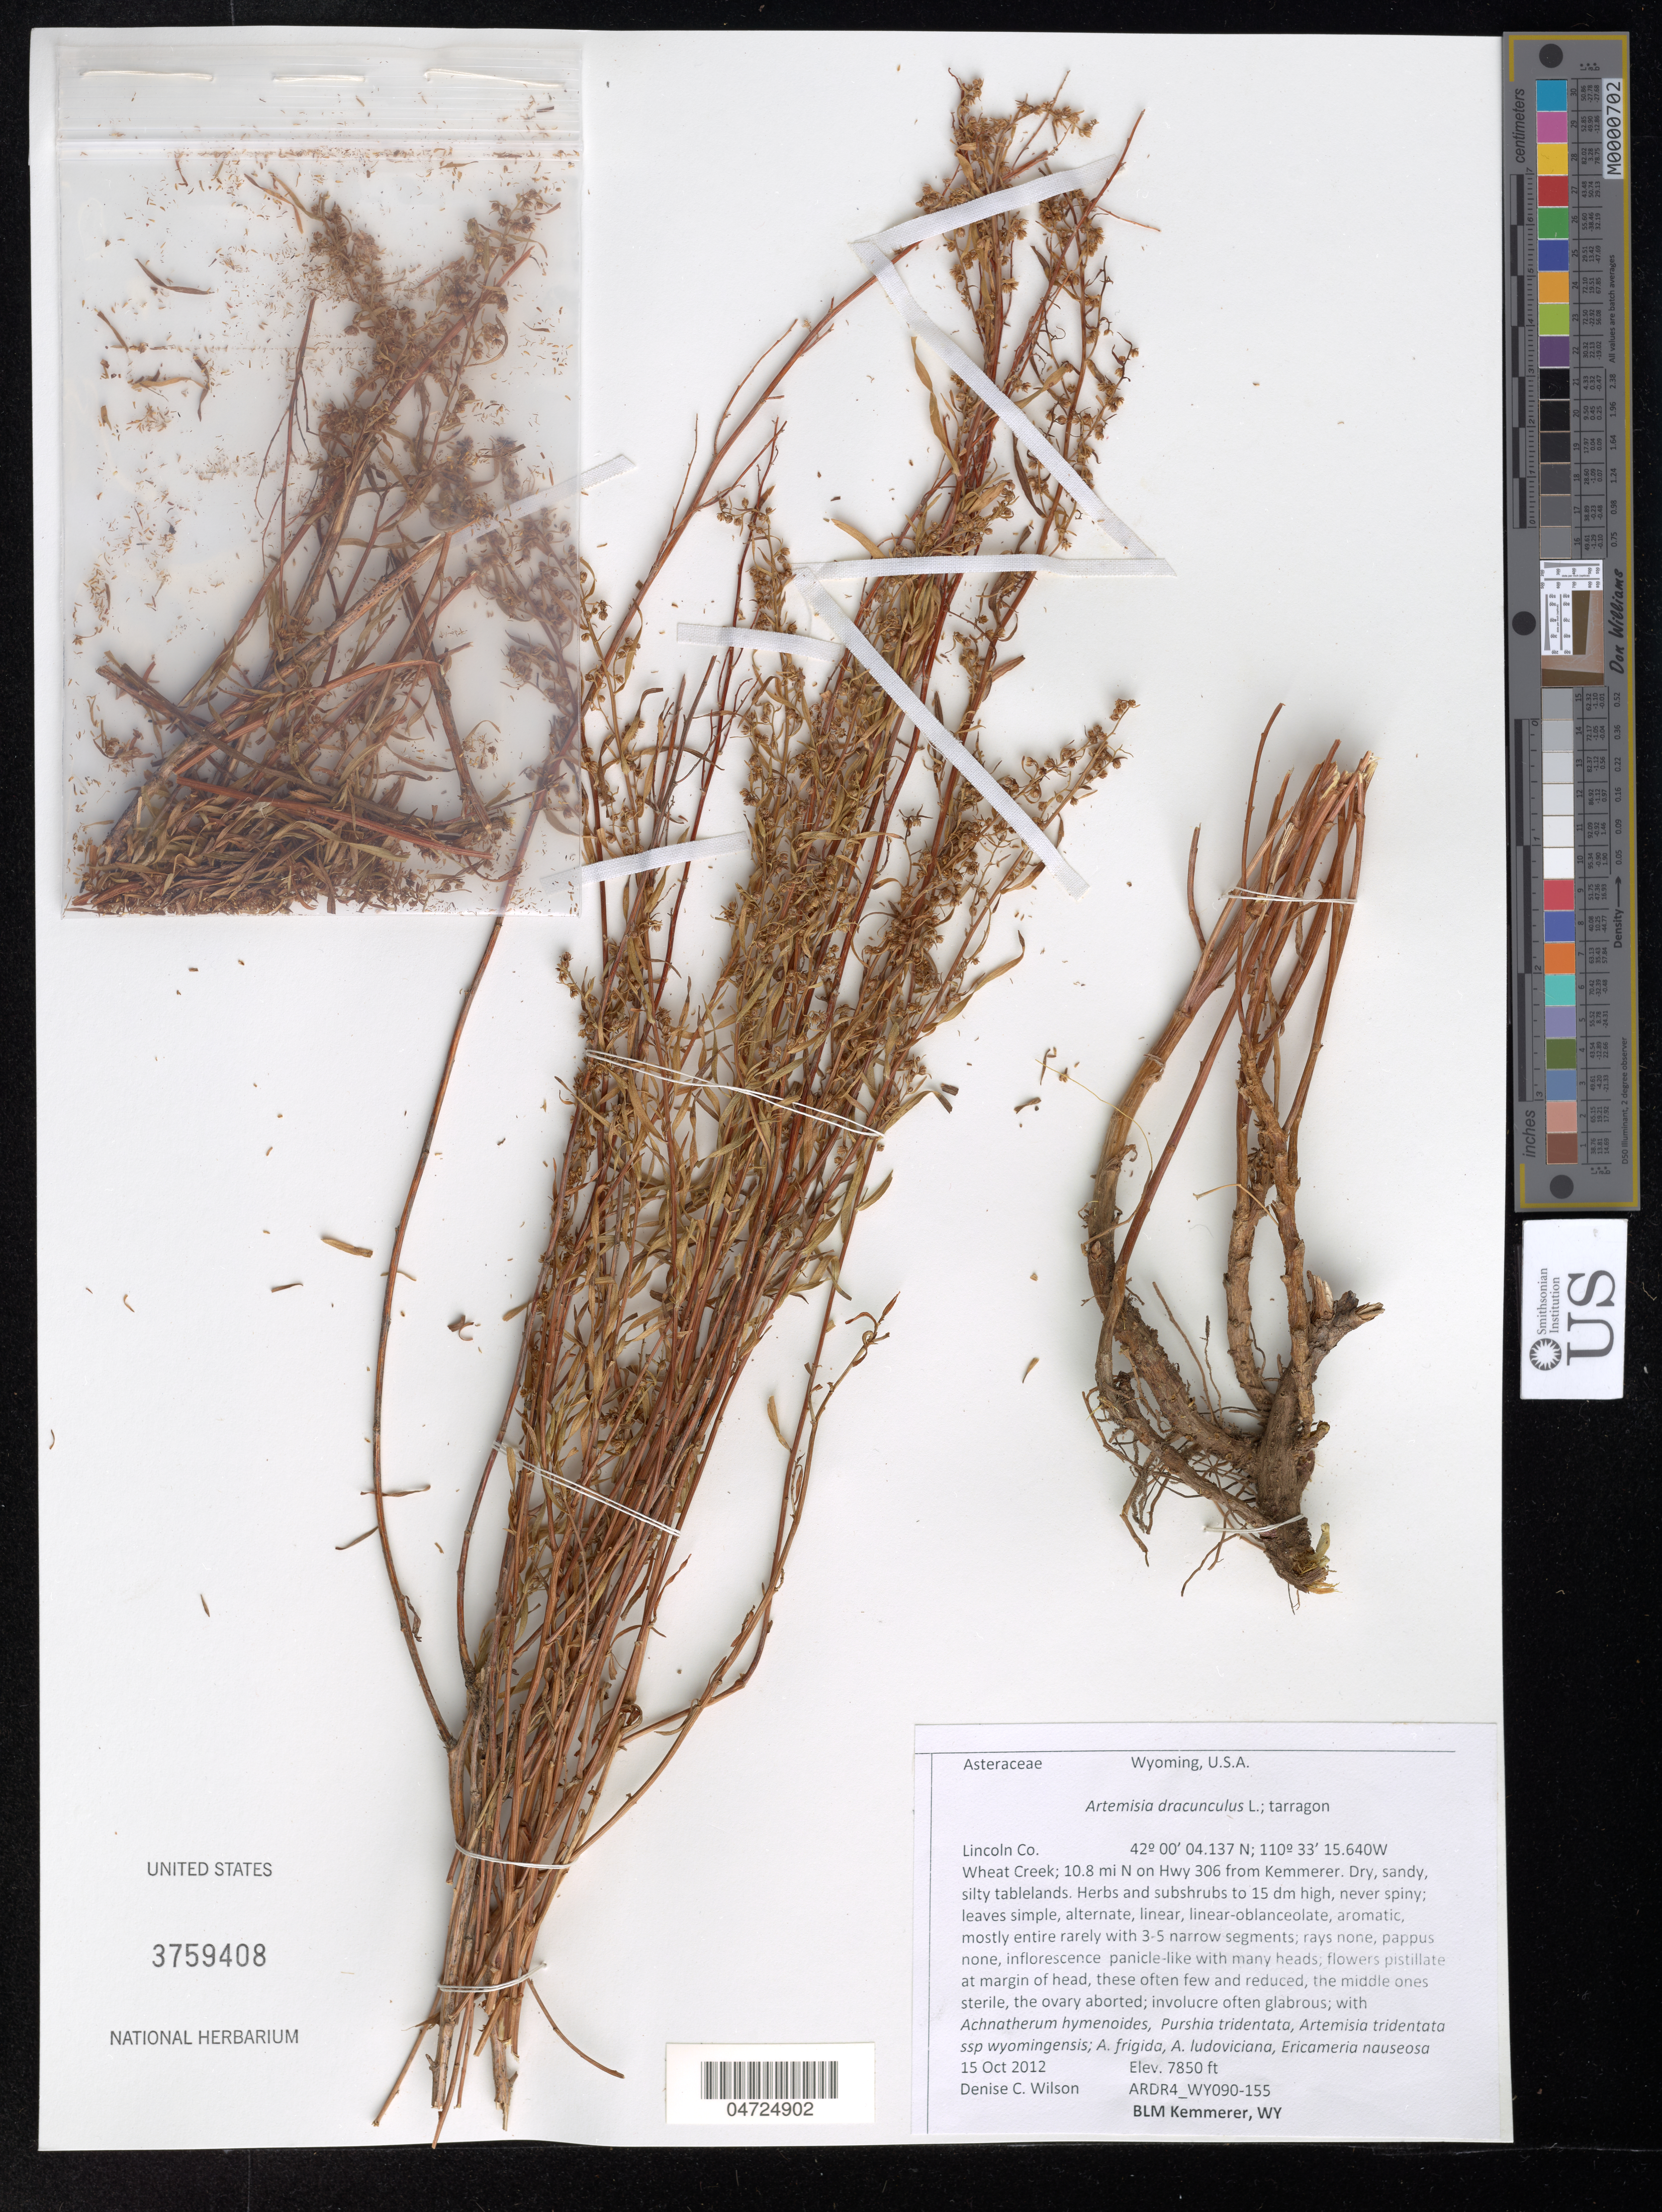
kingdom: Plantae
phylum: Tracheophyta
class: Magnoliopsida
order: Asterales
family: Asteraceae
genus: Artemisia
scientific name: Artemisia dracunculus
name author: L.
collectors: D. Wilson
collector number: ARDR4_WY090-155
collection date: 2012-10-15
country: United States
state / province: Wyoming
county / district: Lincoln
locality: Lincoln Co. Wheat Creek; 10.8 mi N on Hwy 306 from Kemmerer.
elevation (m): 2393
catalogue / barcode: US 3759408